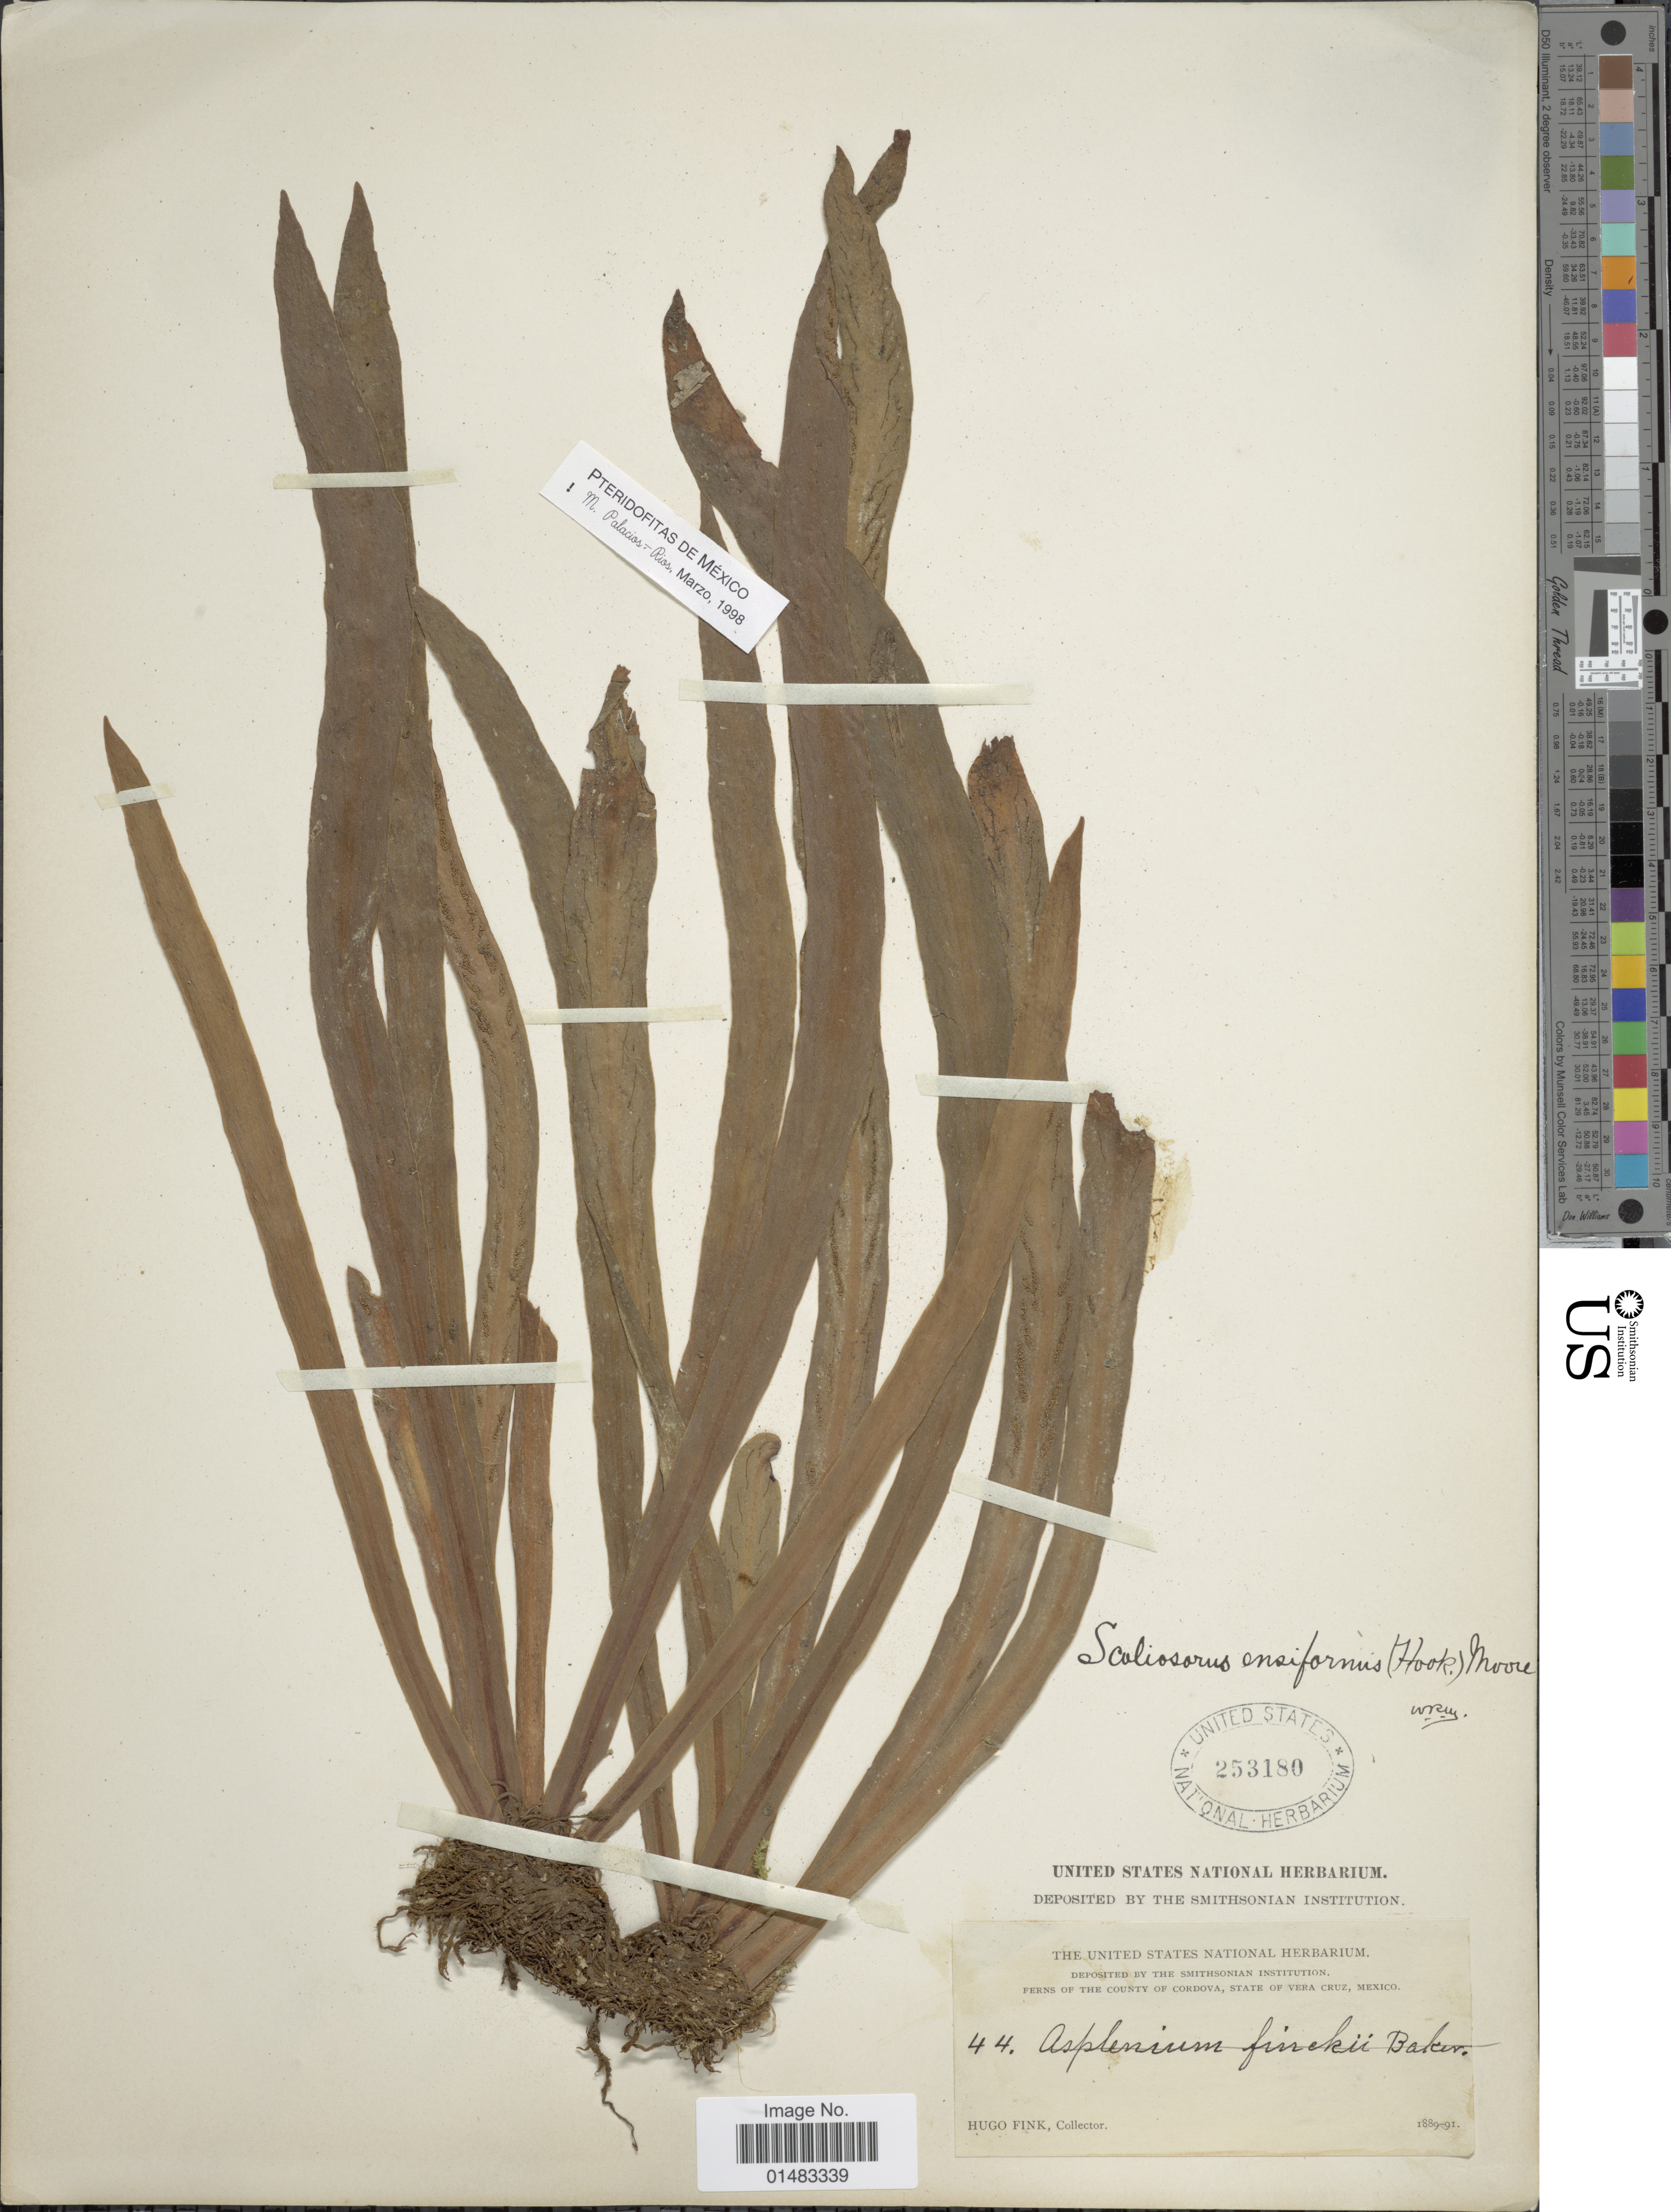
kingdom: Plantae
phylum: Tracheophyta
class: Polypodiopsida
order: Polypodiales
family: Pteridaceae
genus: Scoliosorus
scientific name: Scoliosorus ensiformis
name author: (Hook.) T. Moore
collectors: H. Fink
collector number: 44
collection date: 1889/1891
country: Mexico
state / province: Veracruz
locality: Ferns of the county of Cordova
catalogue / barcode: US 253180